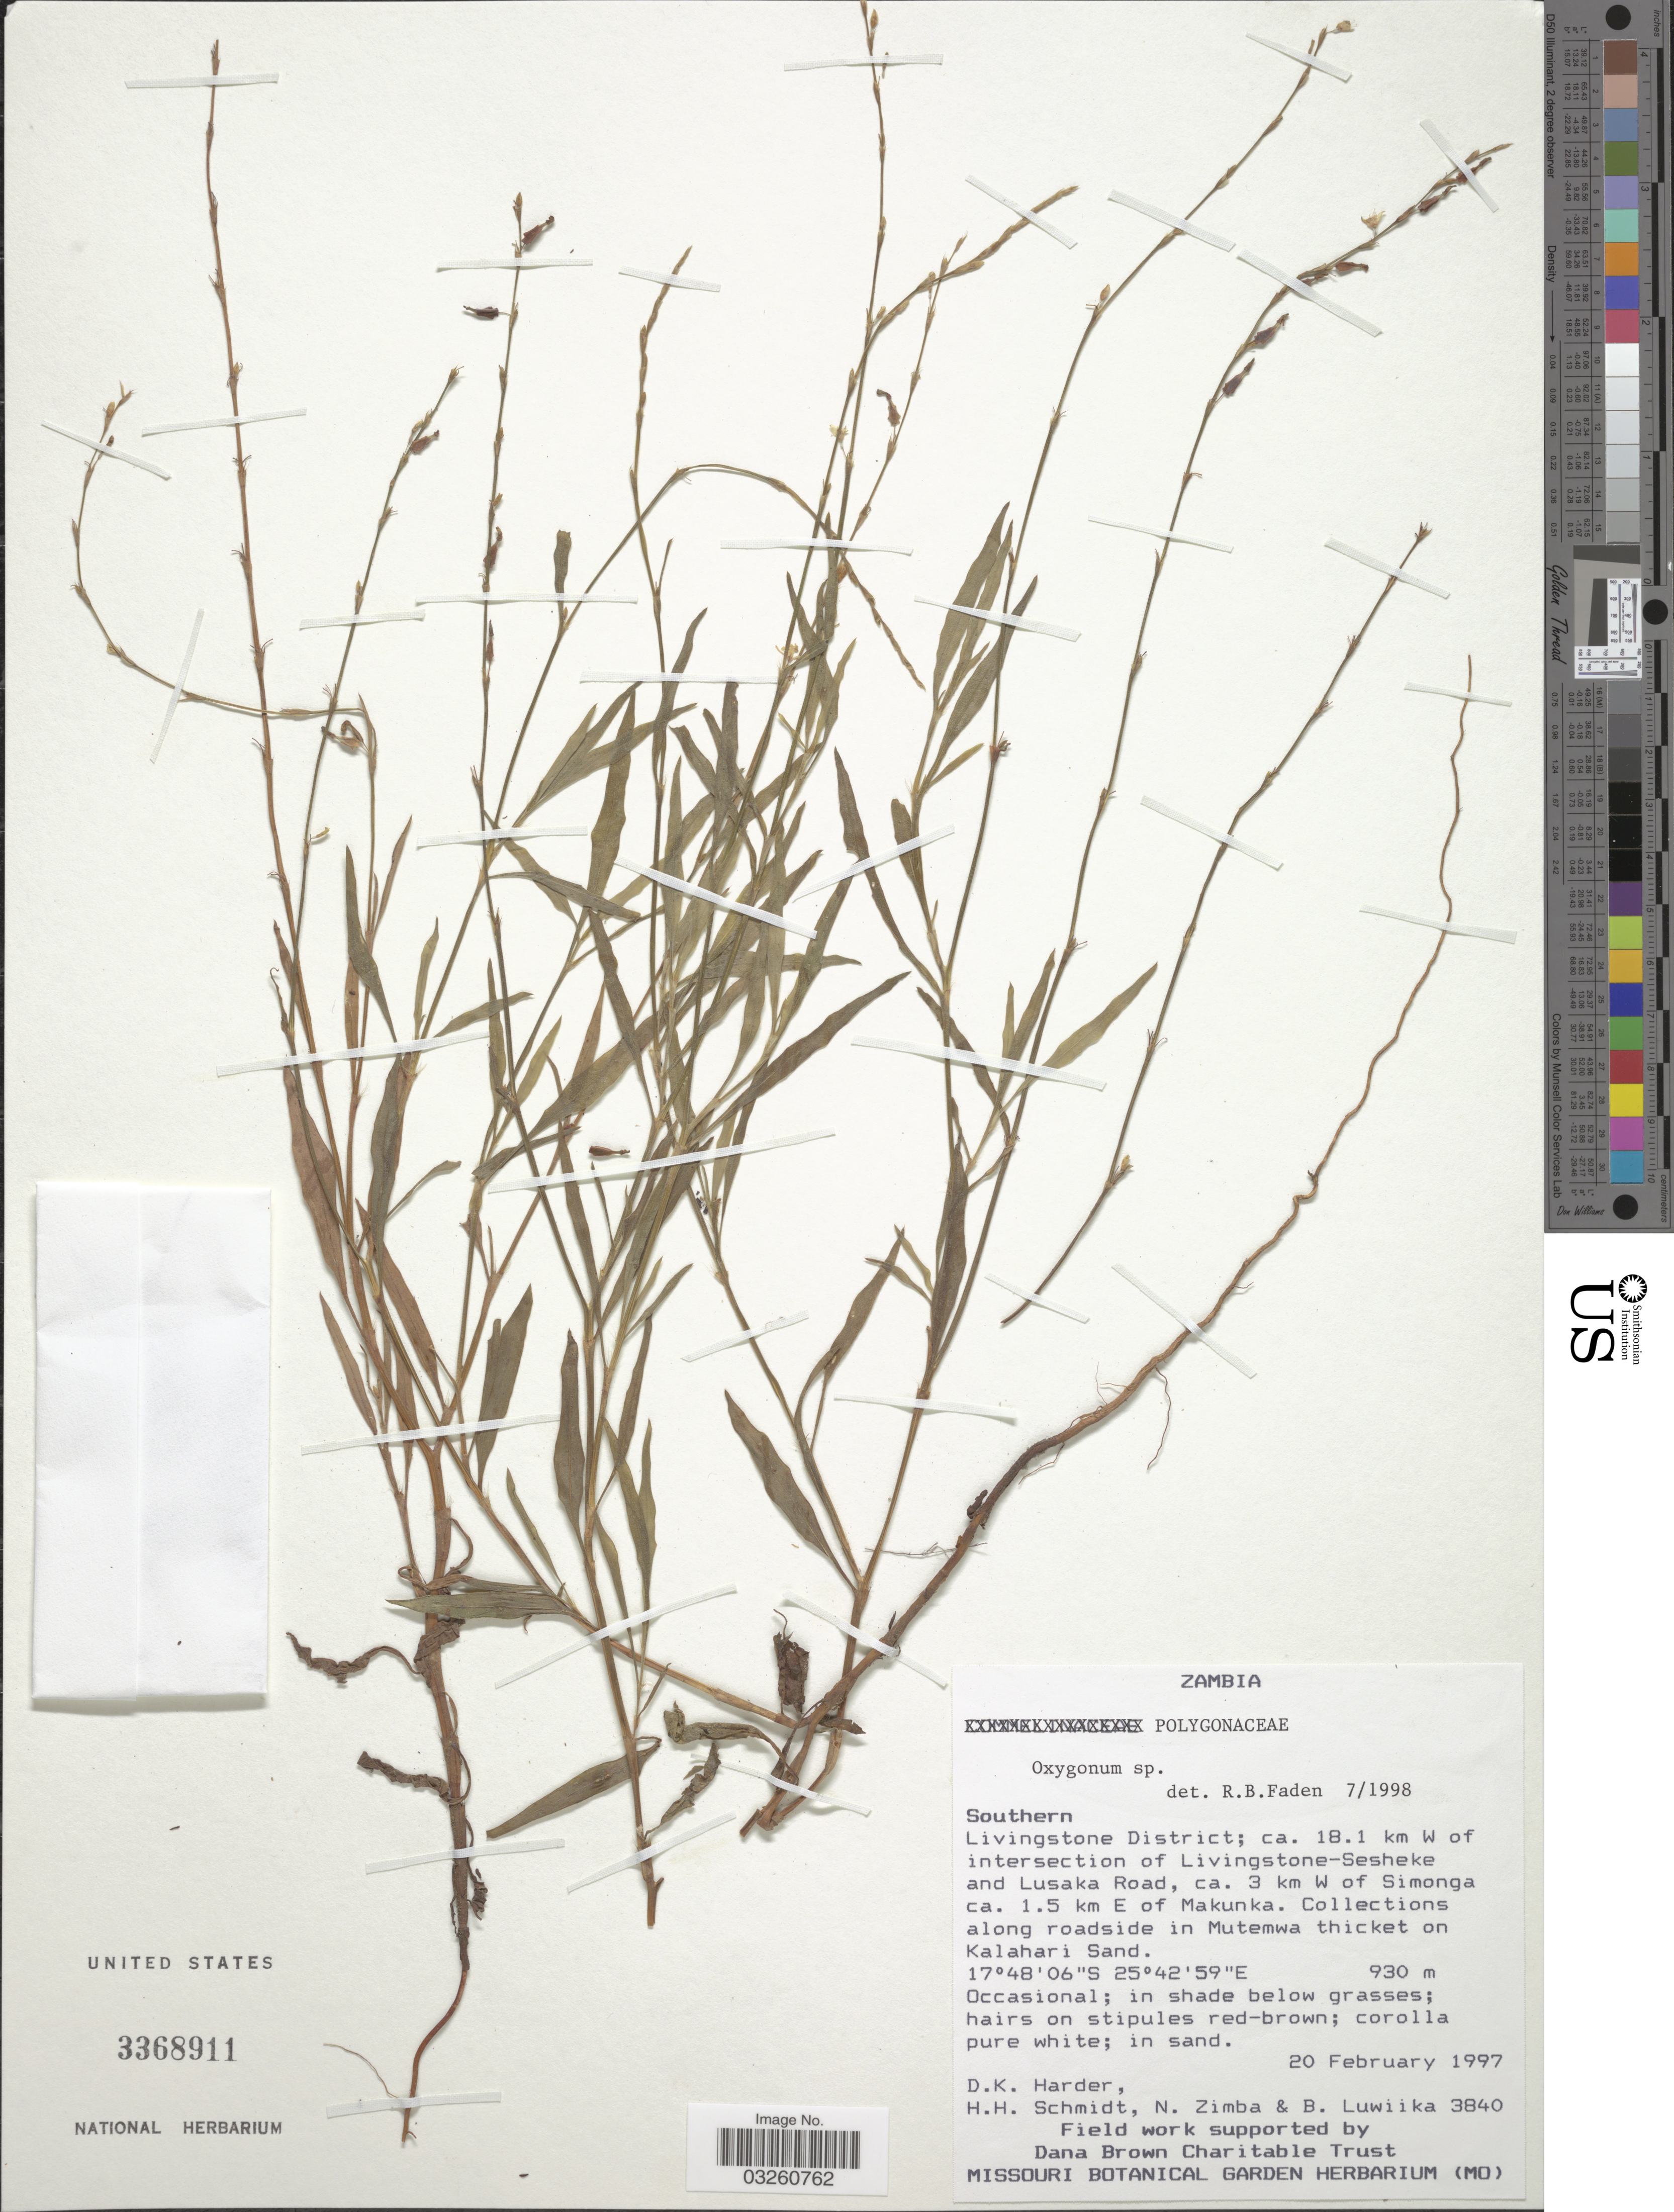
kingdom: Plantae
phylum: Tracheophyta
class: Magnoliopsida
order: Caryophyllales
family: Polygonaceae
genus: Oxygonum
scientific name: Oxygonum sp.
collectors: D. Harder, H. H. Schmidt, N. Zimba & B. Luwiika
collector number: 3840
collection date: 1997-02-20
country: Zambia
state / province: Southern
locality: Livingstone District; ca. 18.1 km W of intersection of Livingstone-Sesheke and Lusaka Road, ca. 3 km W of Simonga ca. 1.5 km E of Makunka. Collections along roadside in Mutemwa thicket on Kalahari Sand.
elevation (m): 930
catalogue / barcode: US 3368911